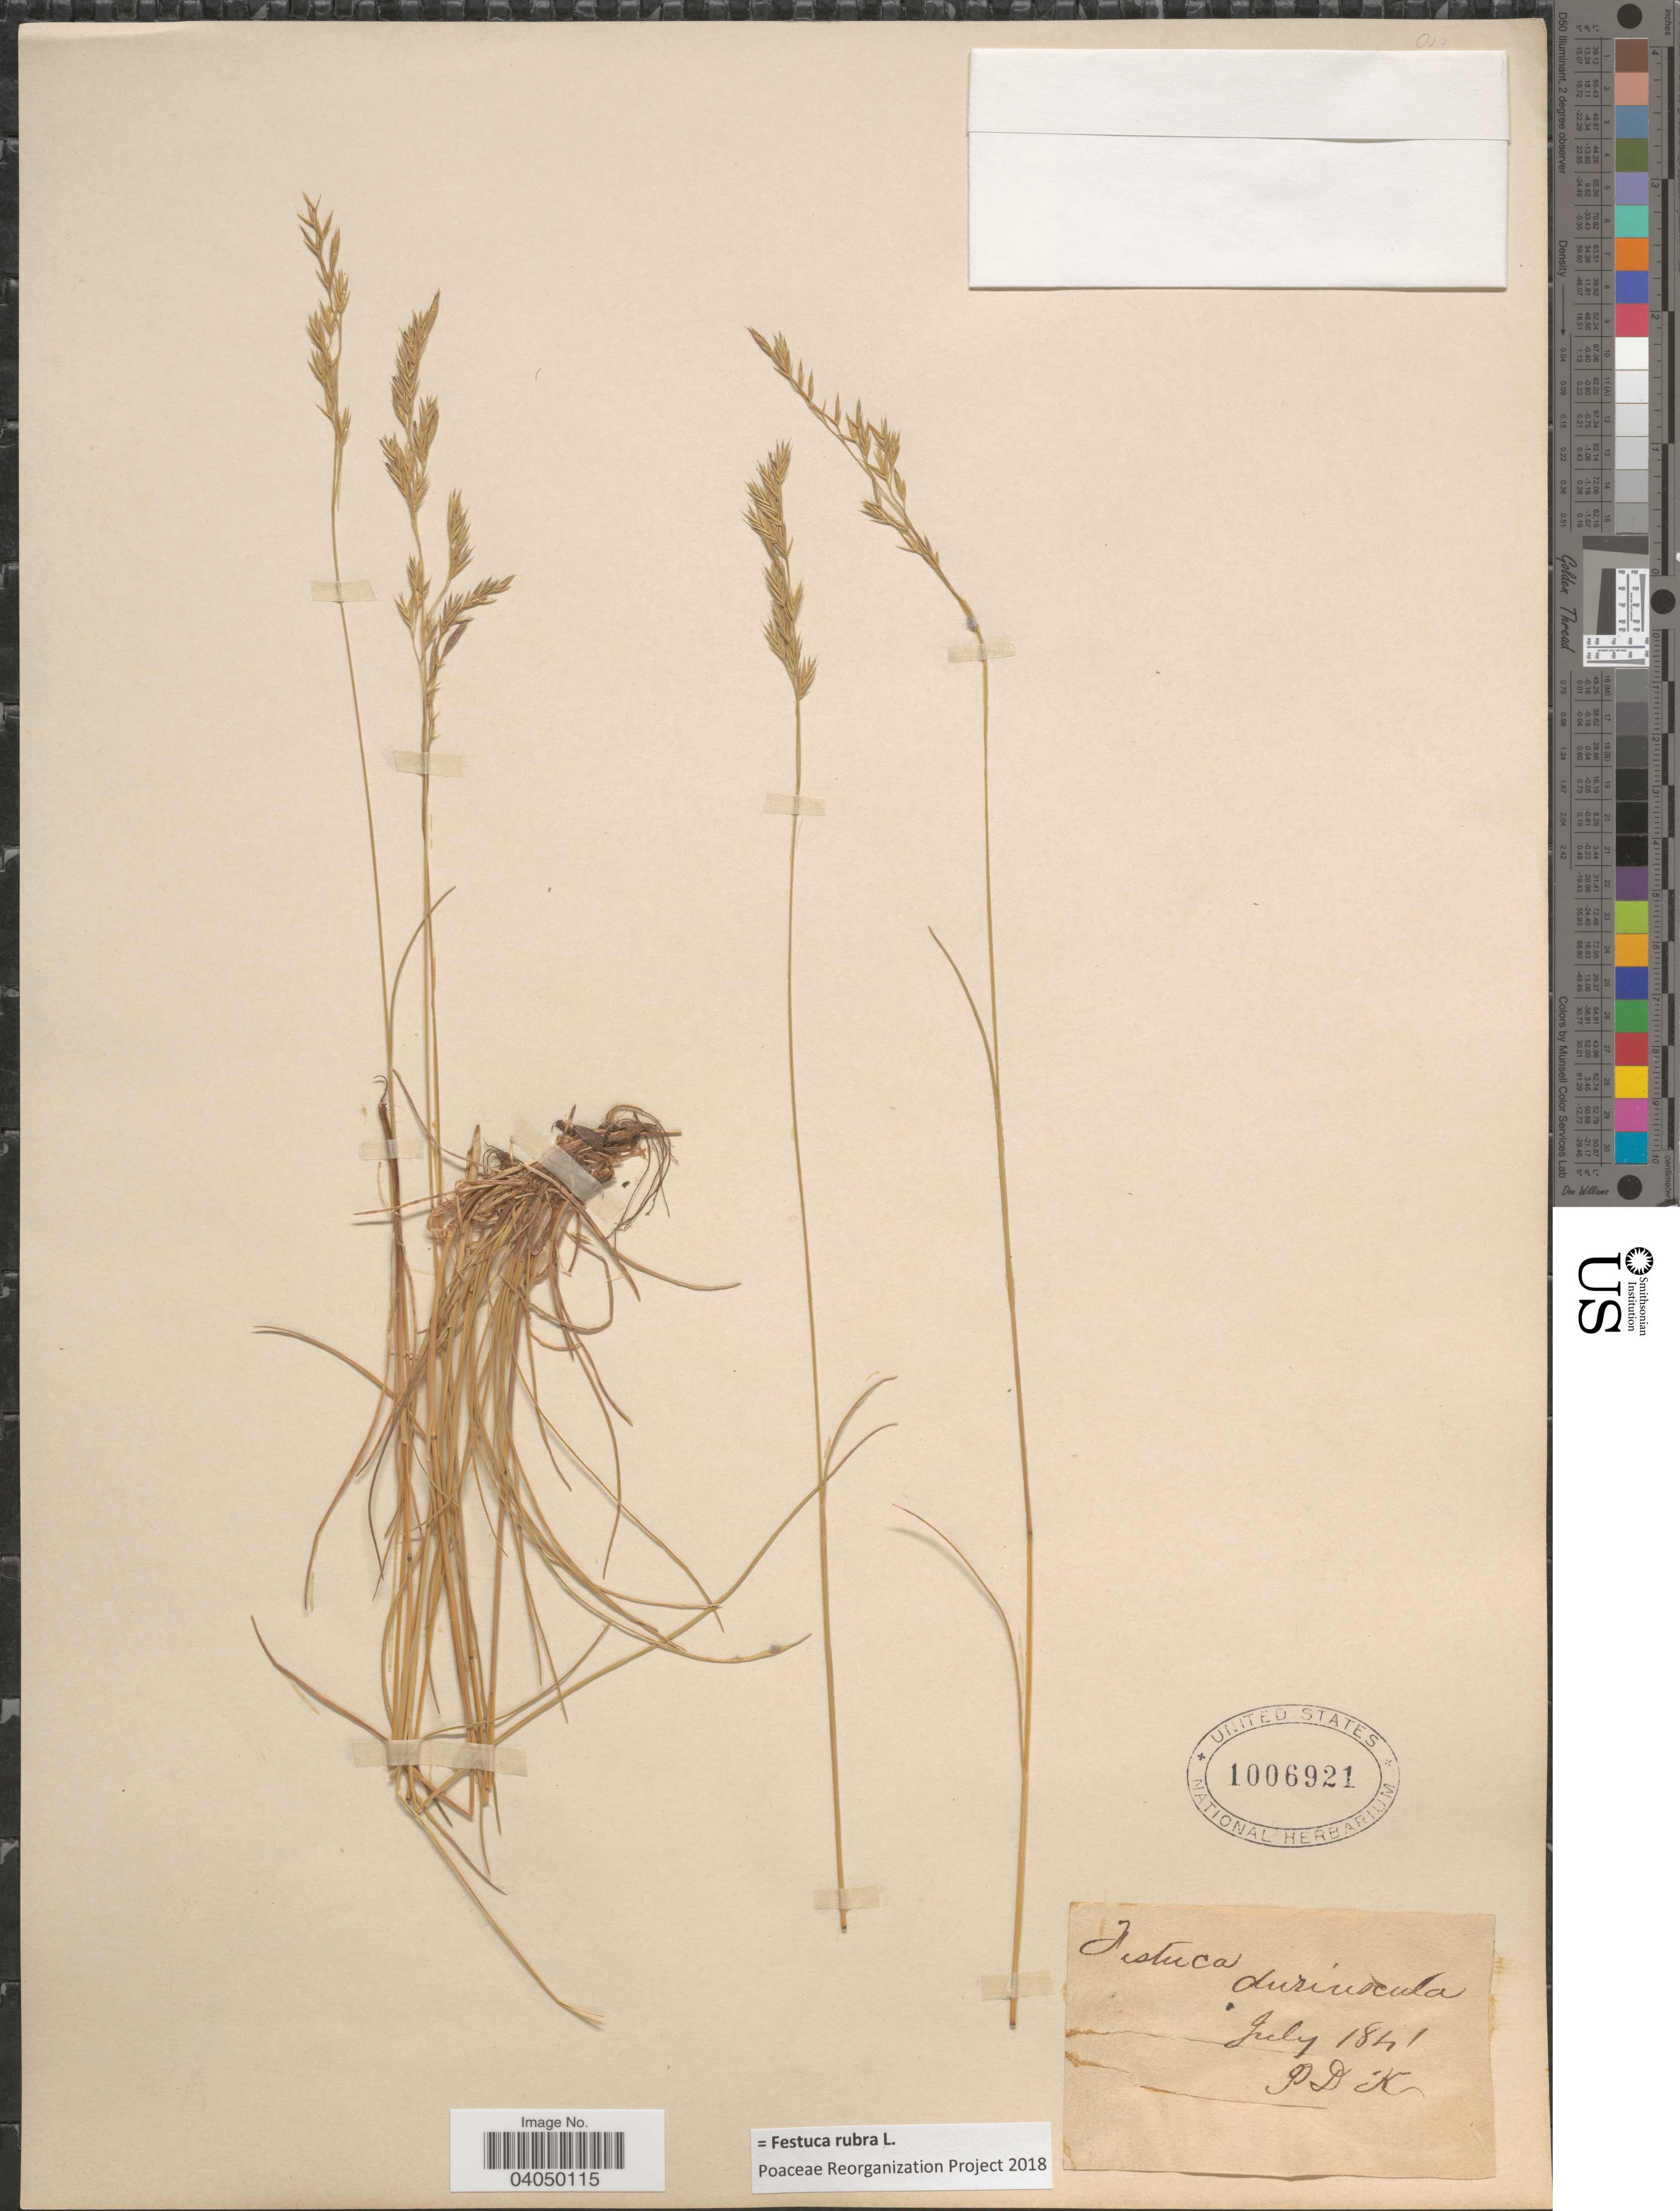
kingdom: Plantae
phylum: Tracheophyta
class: Liliopsida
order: Poales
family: Poaceae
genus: Festuca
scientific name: Festuca rubra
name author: L.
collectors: F. Dik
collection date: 1841-07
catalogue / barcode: US 1006921